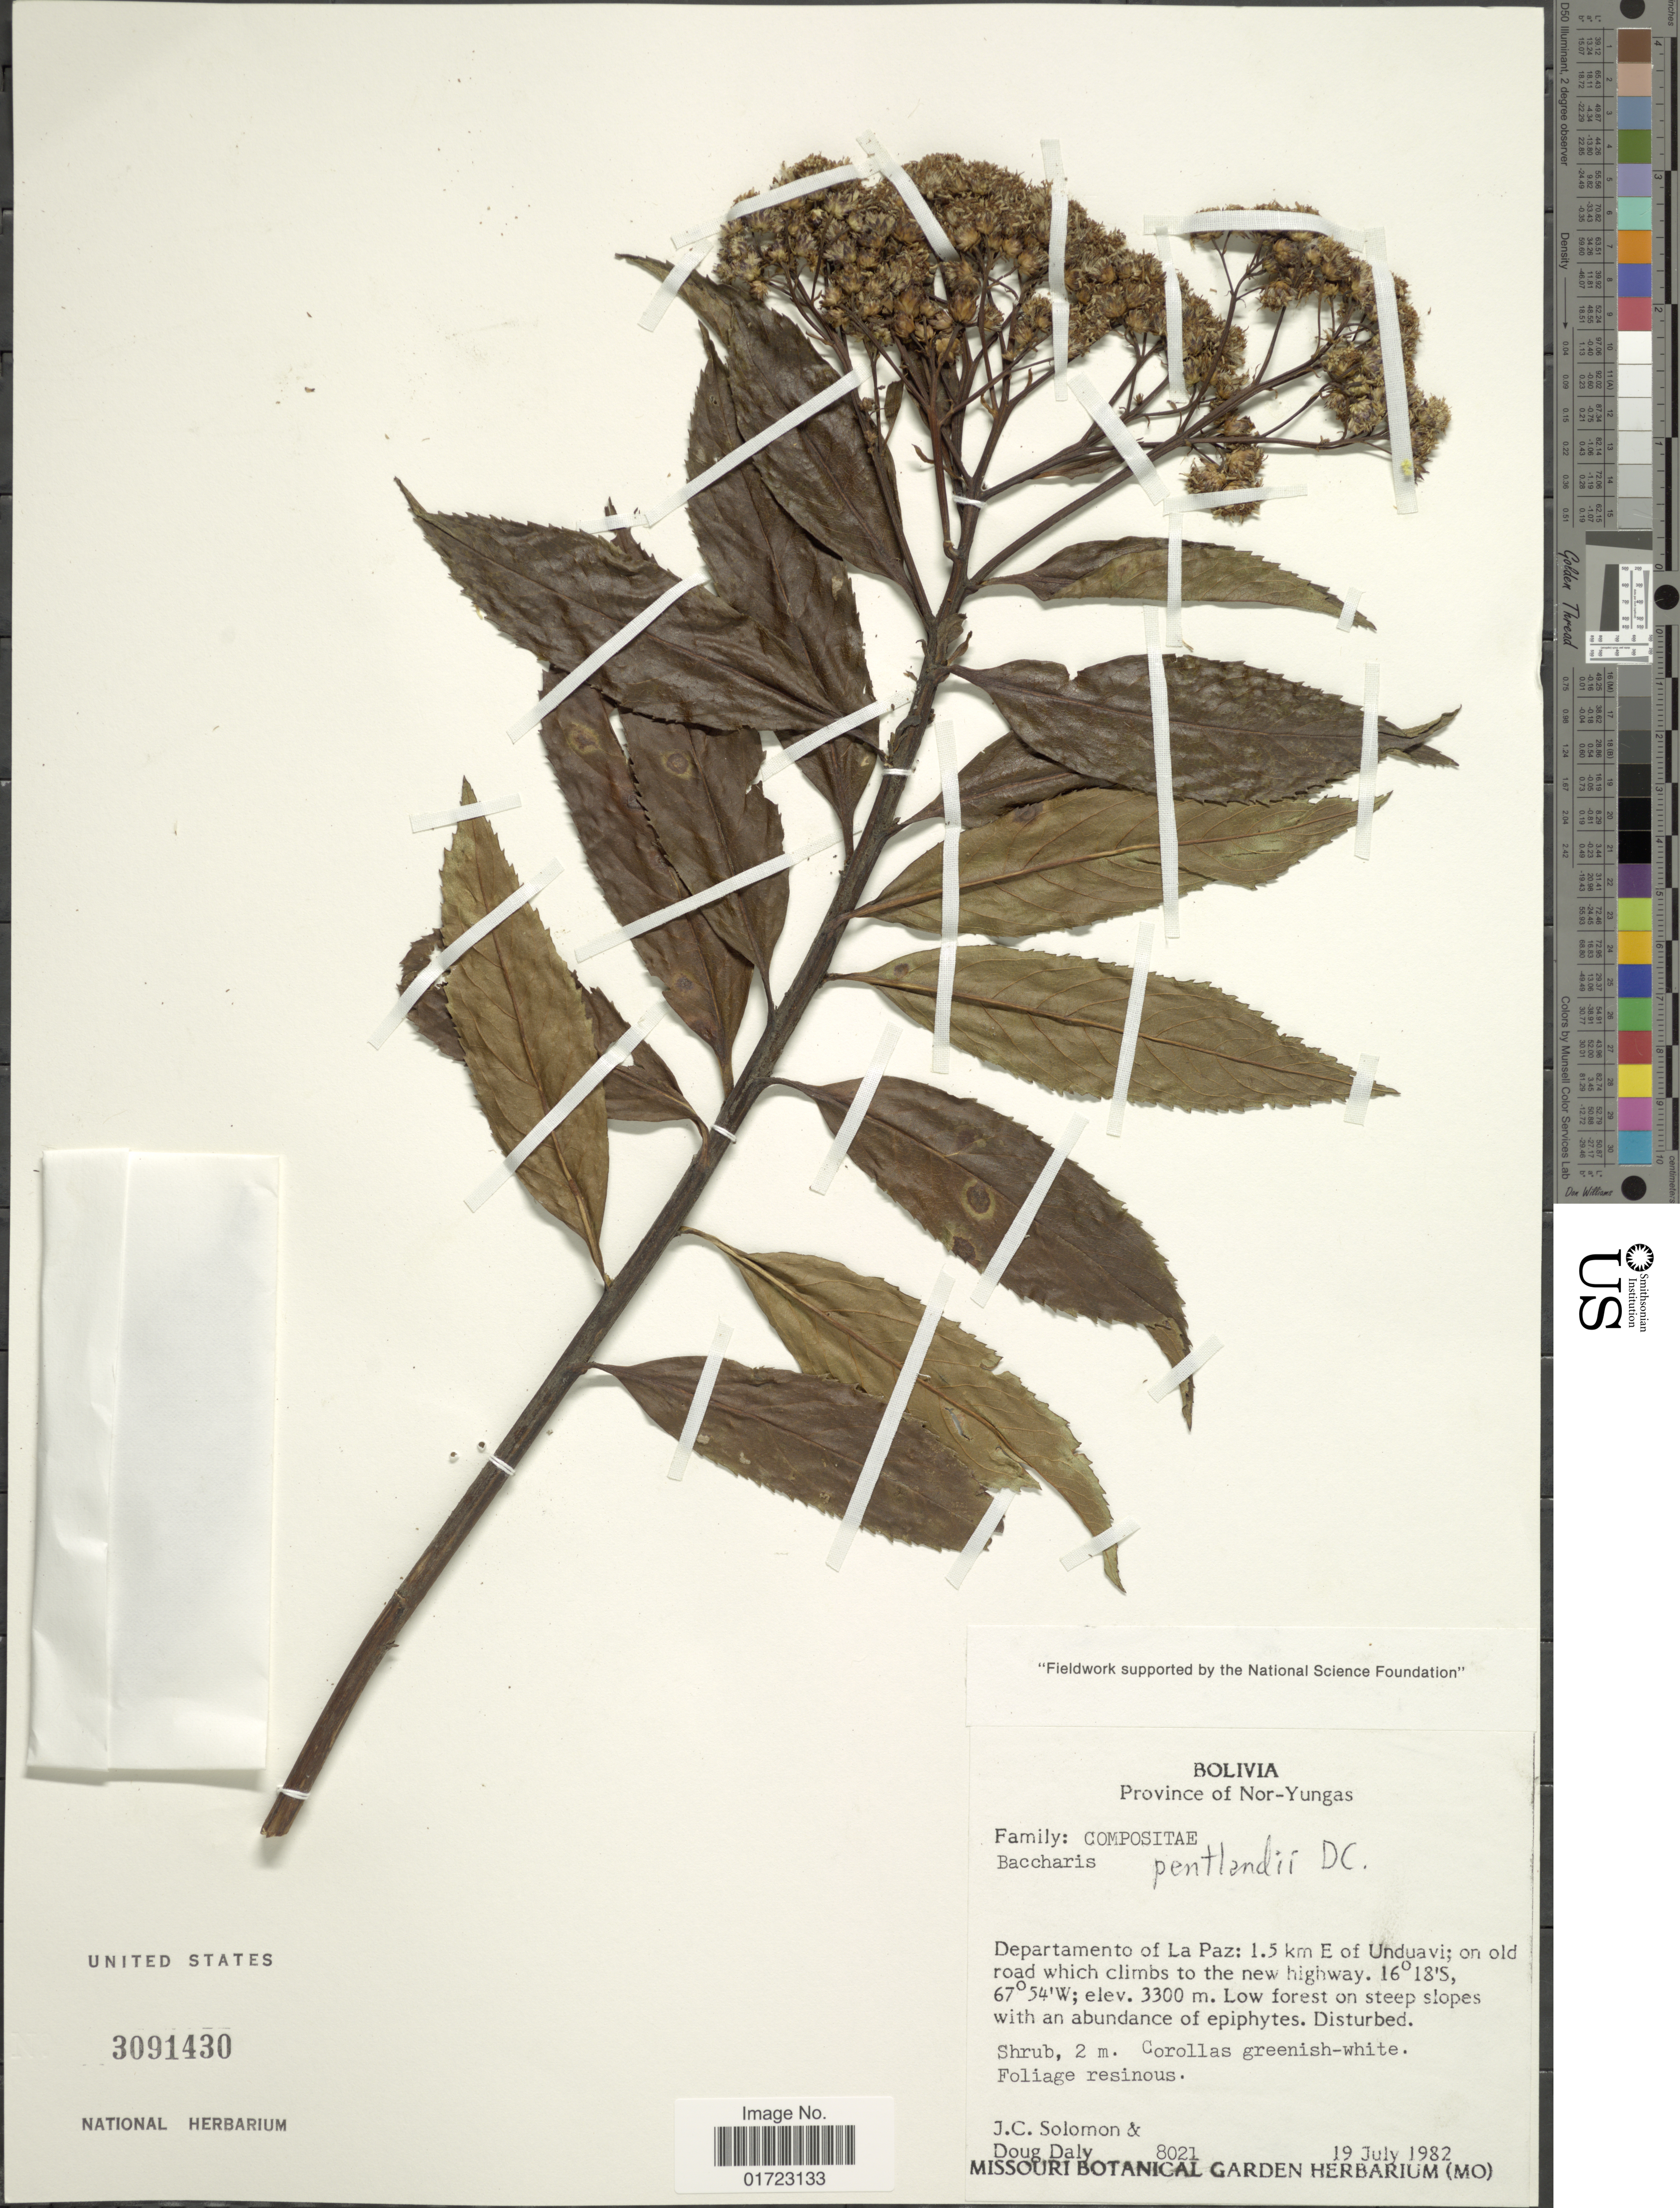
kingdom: Plantae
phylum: Tracheophyta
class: Magnoliopsida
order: Asterales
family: Asteraceae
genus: Baccharis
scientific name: Baccharis pentlandii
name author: DC.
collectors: J. C. Solomon & D. C. Daly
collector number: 8021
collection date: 1982-07-19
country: Bolivia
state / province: La Paz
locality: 1.5 km E of Unduavi on old road which climbs to the new highway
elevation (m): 3300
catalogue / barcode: US 3091430